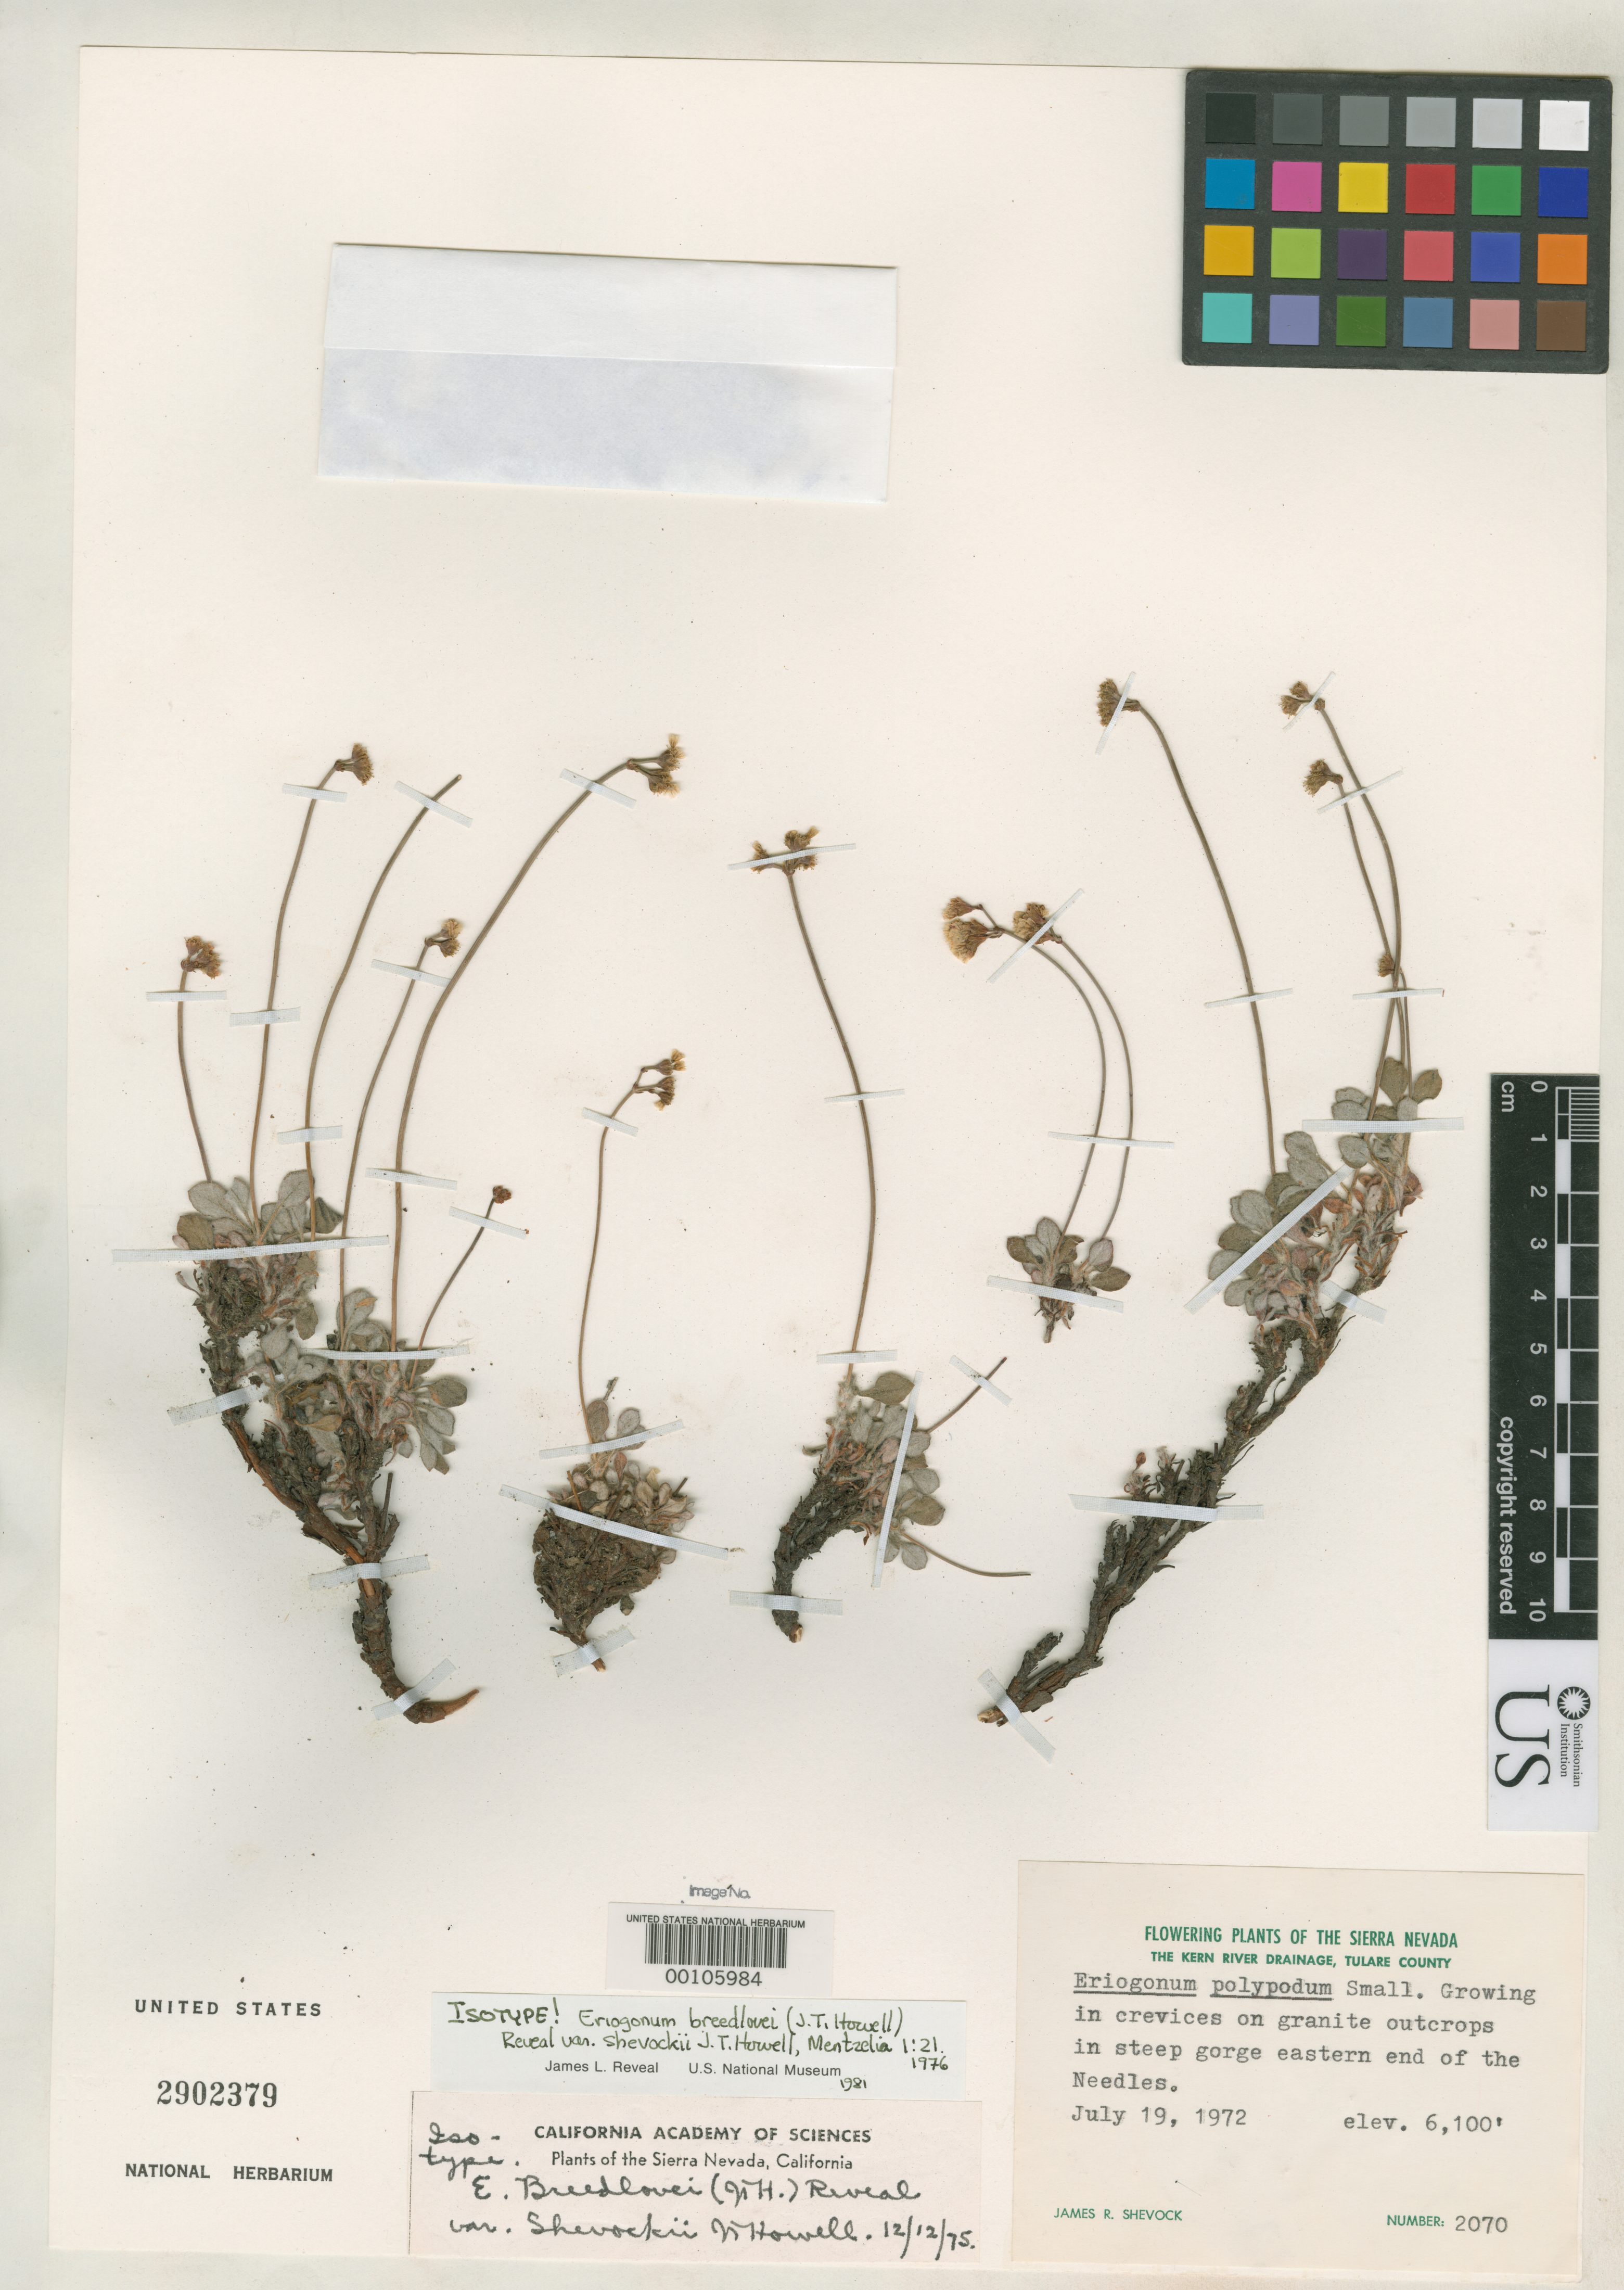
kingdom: Plantae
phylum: Tracheophyta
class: Magnoliopsida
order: Caryophyllales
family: Polygonaceae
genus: Eriogonum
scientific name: Eriogonum breedlovei var. shevockii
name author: J.T. Howell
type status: Isotype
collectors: J. R. Shevock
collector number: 2070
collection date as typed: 19 Jul 1972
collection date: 1972-07-19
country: United States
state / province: California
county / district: Tulare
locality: Eastern end of the Needles; alt. 6100 ft.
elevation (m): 1859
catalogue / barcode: US 2902379